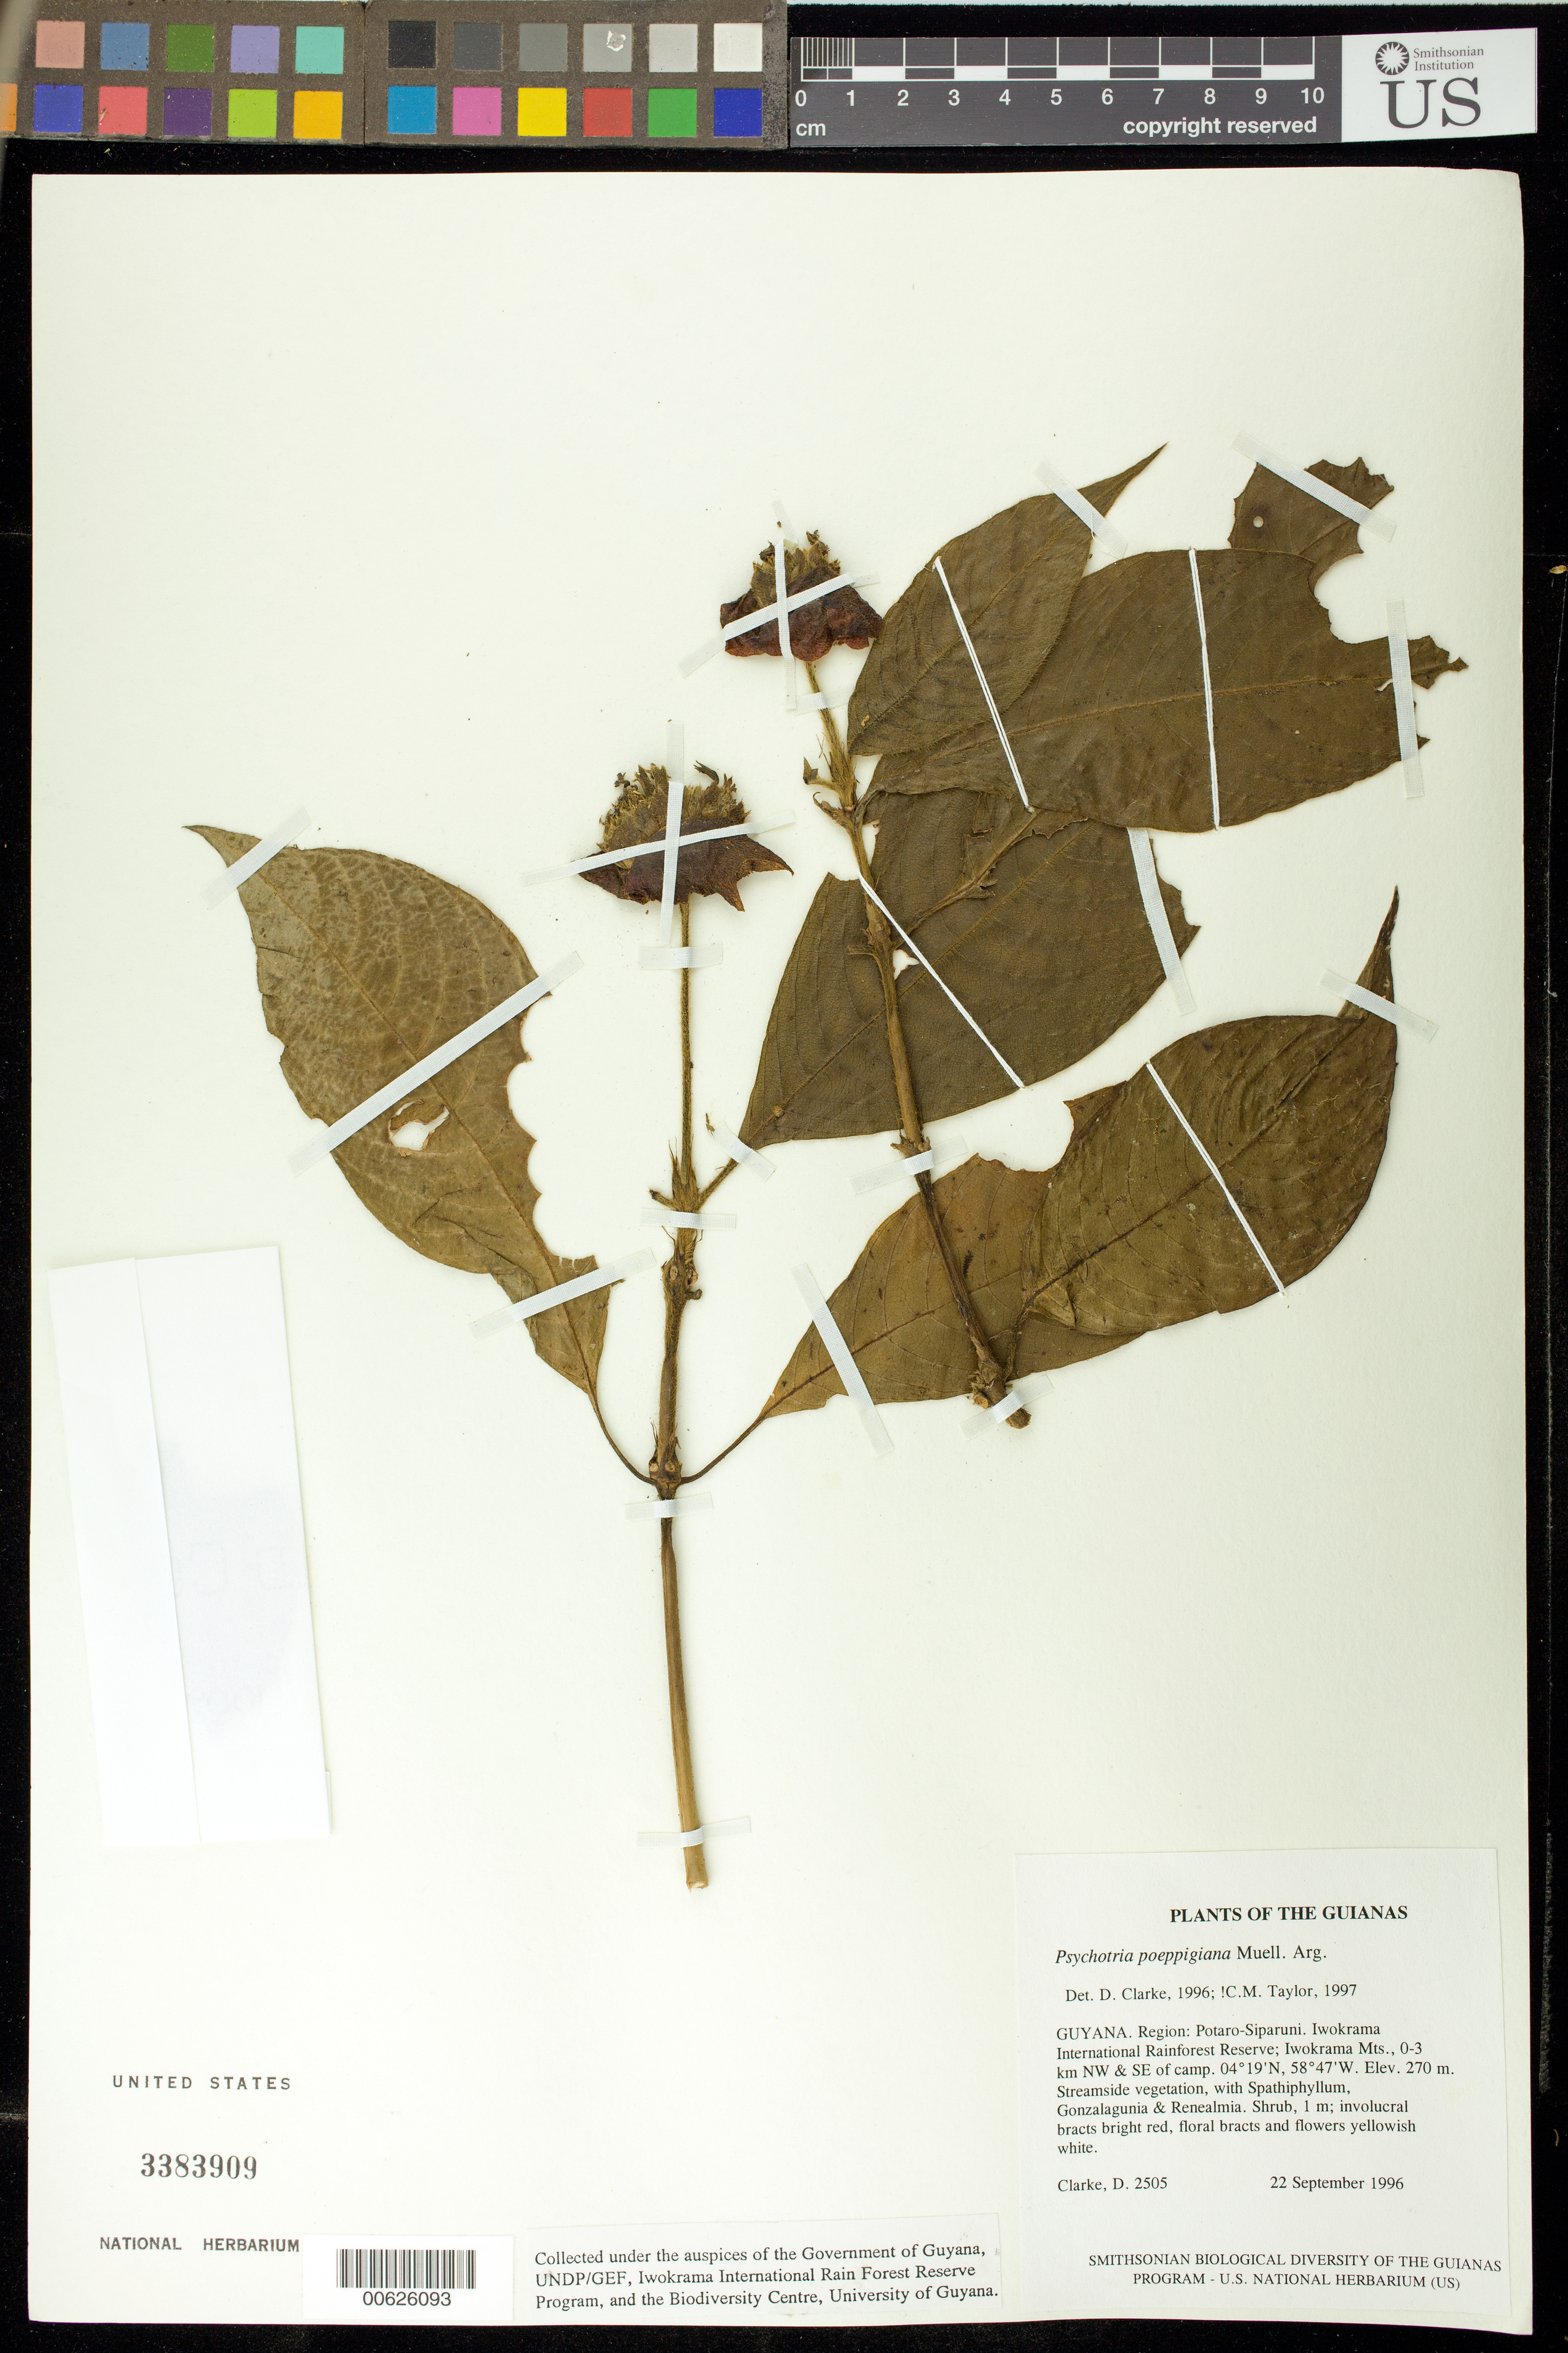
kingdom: Plantae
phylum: Tracheophyta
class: Magnoliopsida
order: Gentianales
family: Rubiaceae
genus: Palicourea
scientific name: Palicourea tomentosa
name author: (Aubl.) Borhidi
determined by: Kirkbride, J. H., Jr.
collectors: H. D. Clarke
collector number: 2505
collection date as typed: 22 September 1996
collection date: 1996-09-22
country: Guyana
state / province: Potaro-Siparuni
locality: Iwokrama International Rainforest Reserve; Iwokrama Mts., 0-3 km NW & SE of camp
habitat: Streamside vegetation, with Spathiphyllum, Gonzalagunia & Renealmia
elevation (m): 270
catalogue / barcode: US 3383909